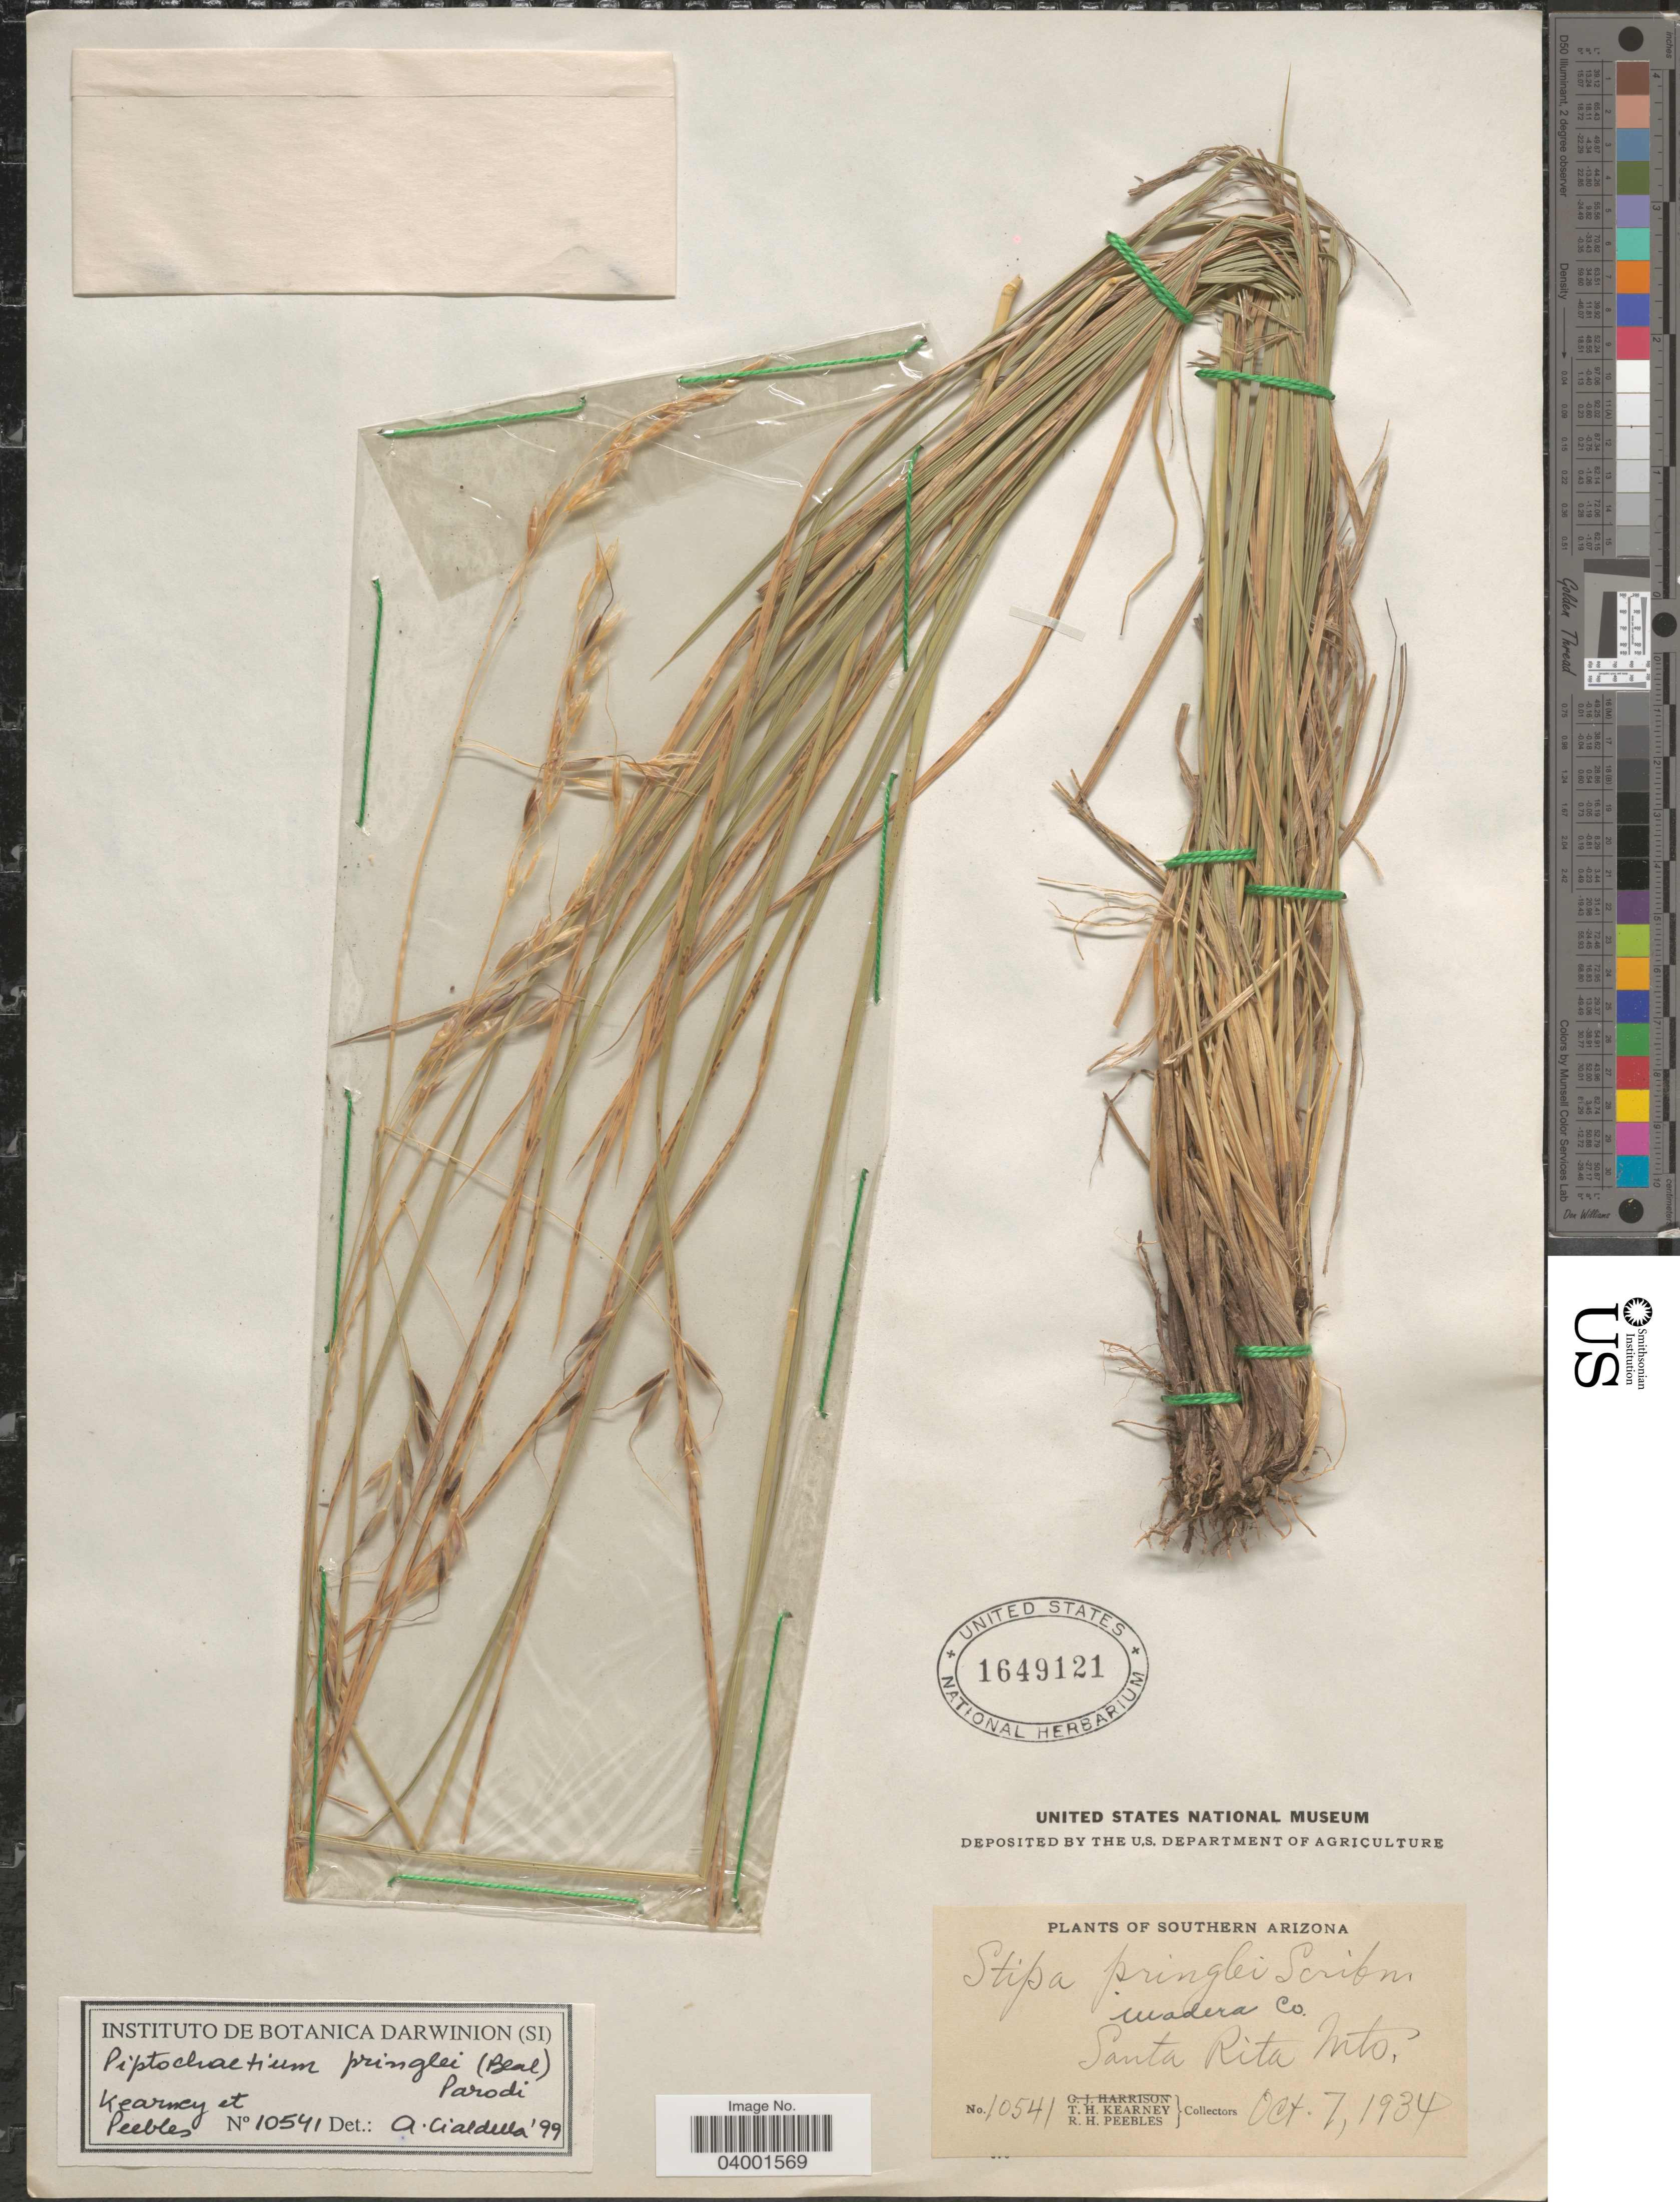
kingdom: Plantae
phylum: Tracheophyta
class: Liliopsida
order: Poales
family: Poaceae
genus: Piptochaetium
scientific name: Piptochaetium pringlei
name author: (W.J. Beal) Parodi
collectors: T. H. Kearney & R. H. Peebles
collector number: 10541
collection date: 1934-10-07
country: United States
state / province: Arizona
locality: Southern Arizona. Madera Co. Santa Rita Mts.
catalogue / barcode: US 1649121